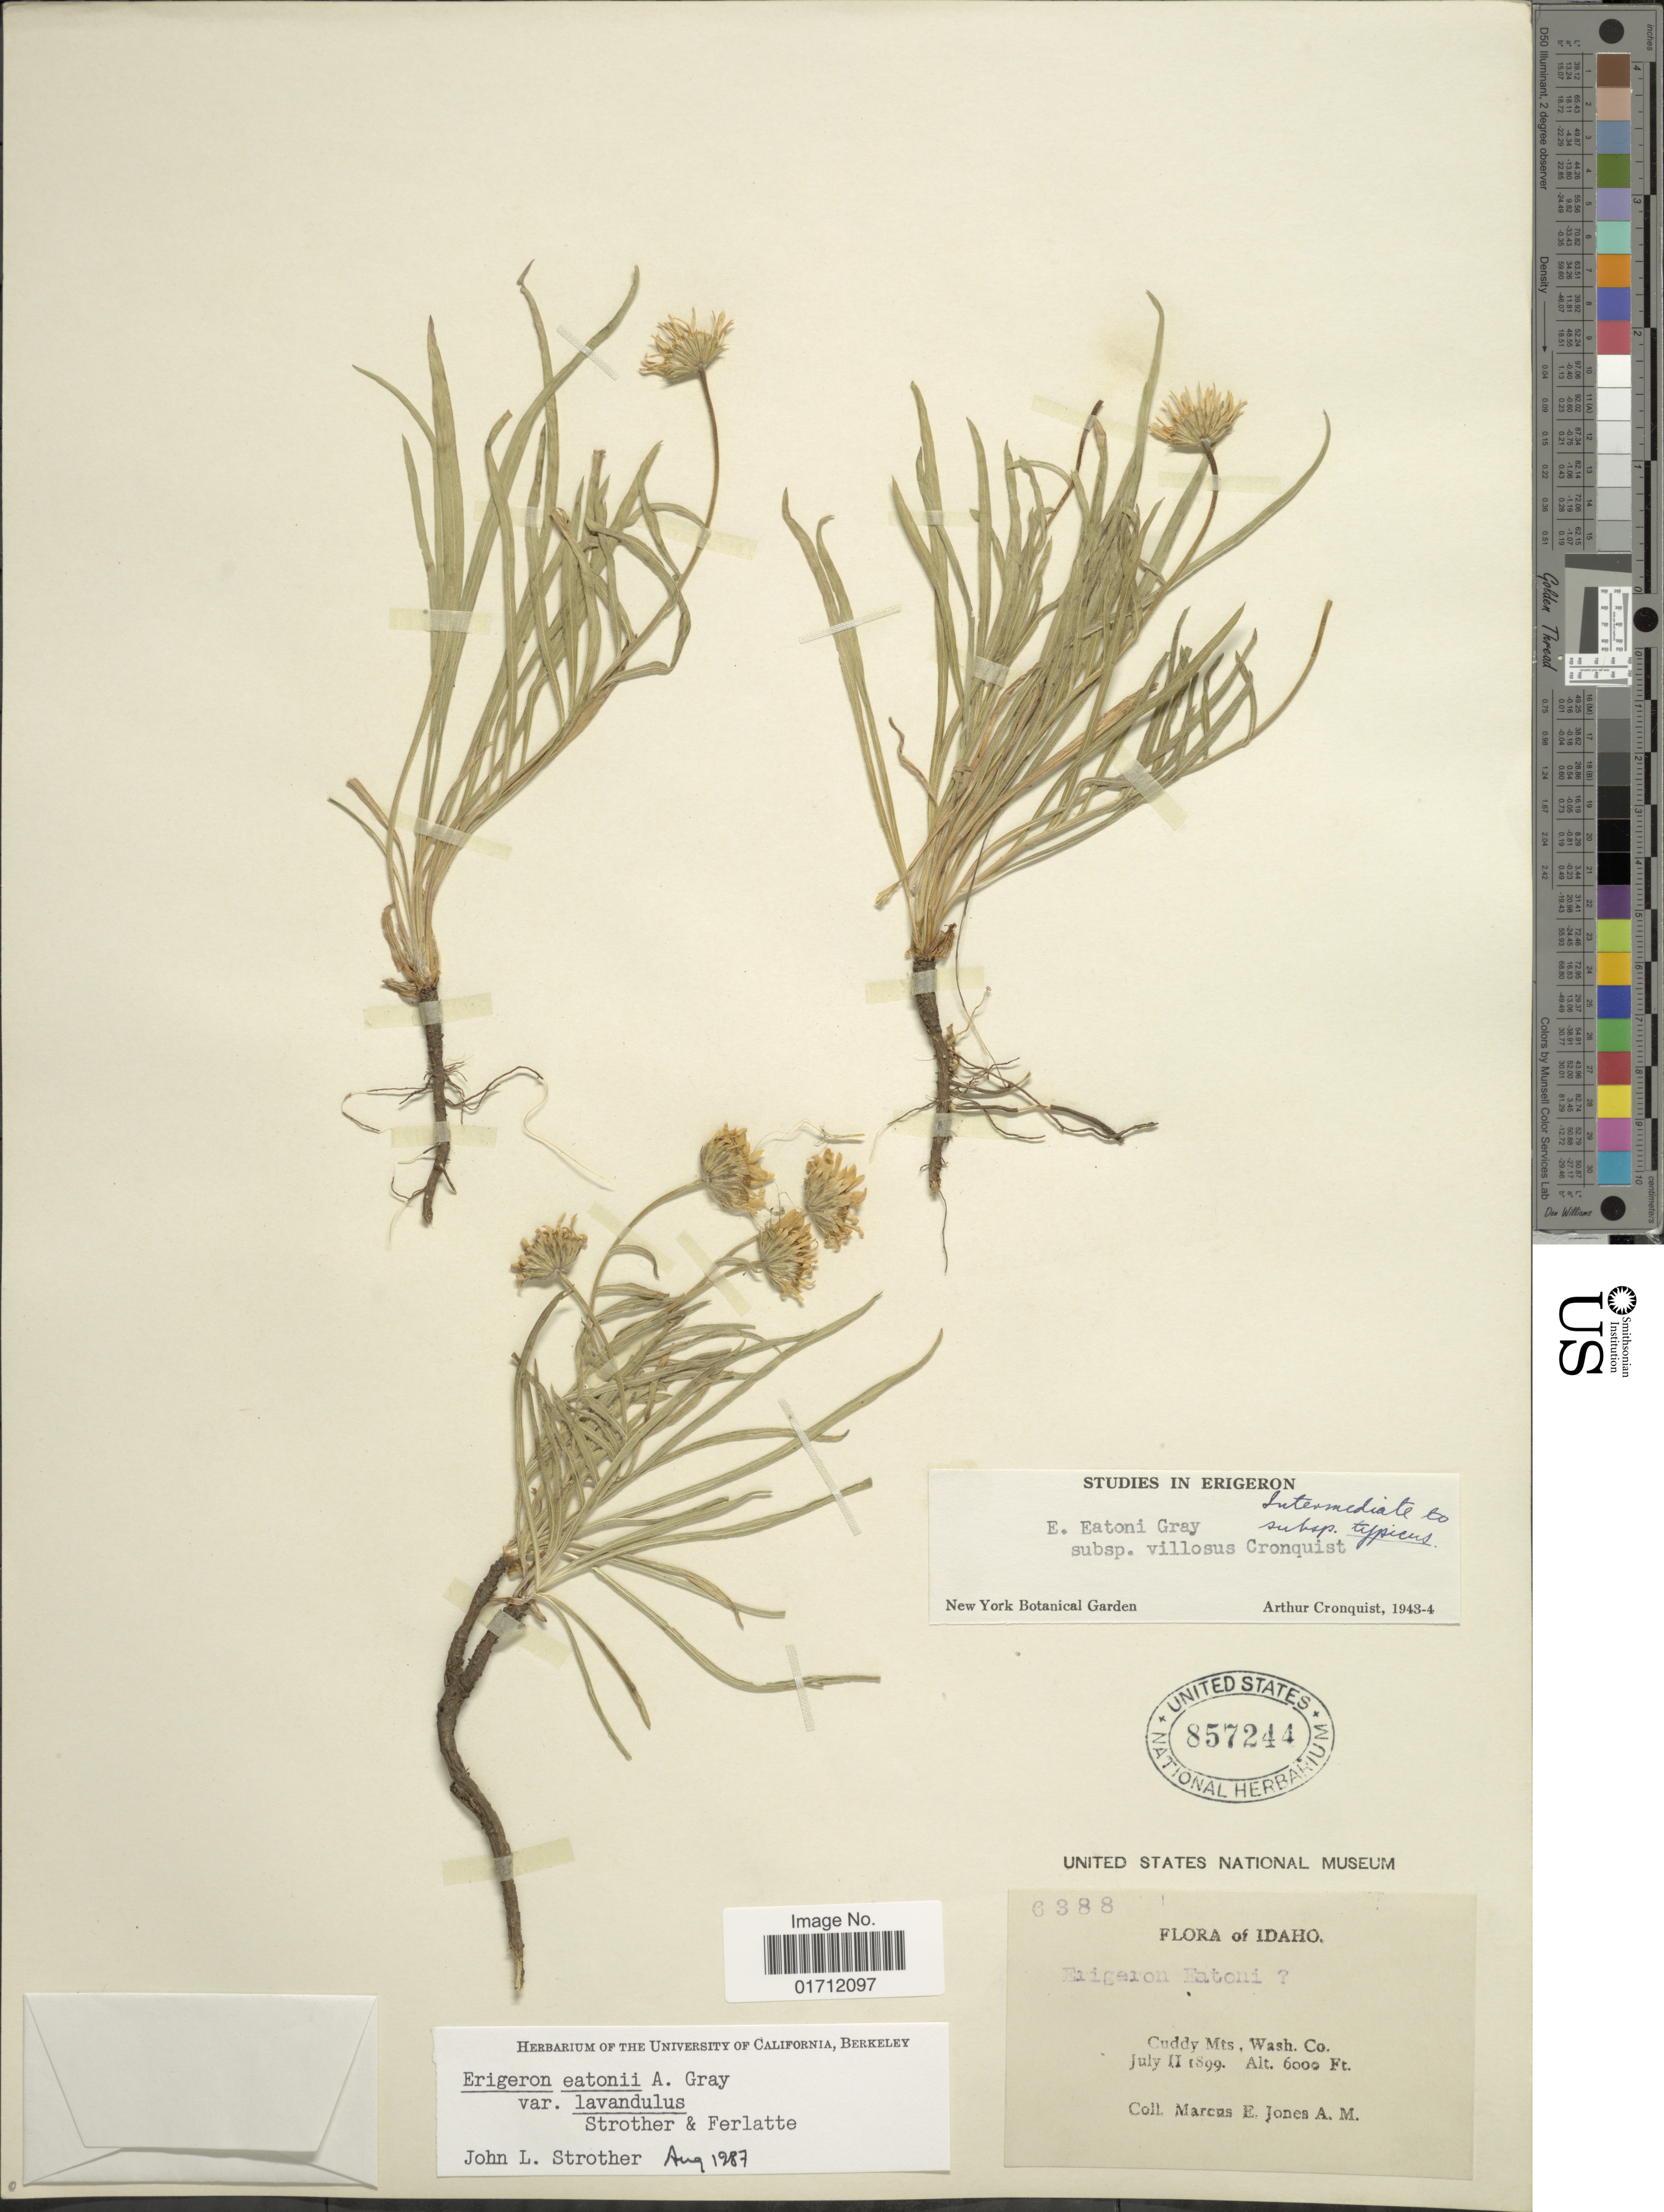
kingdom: Plantae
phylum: Tracheophyta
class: Magnoliopsida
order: Asterales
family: Asteraceae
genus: Erigeron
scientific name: Erigeron eatonii var. lavandulus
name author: Strother & Ferlatte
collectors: M. E. Jones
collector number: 6388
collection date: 1899-07-02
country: United States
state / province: Idaho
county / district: Washington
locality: Cuddy Mts.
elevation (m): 1829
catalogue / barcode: US 857244